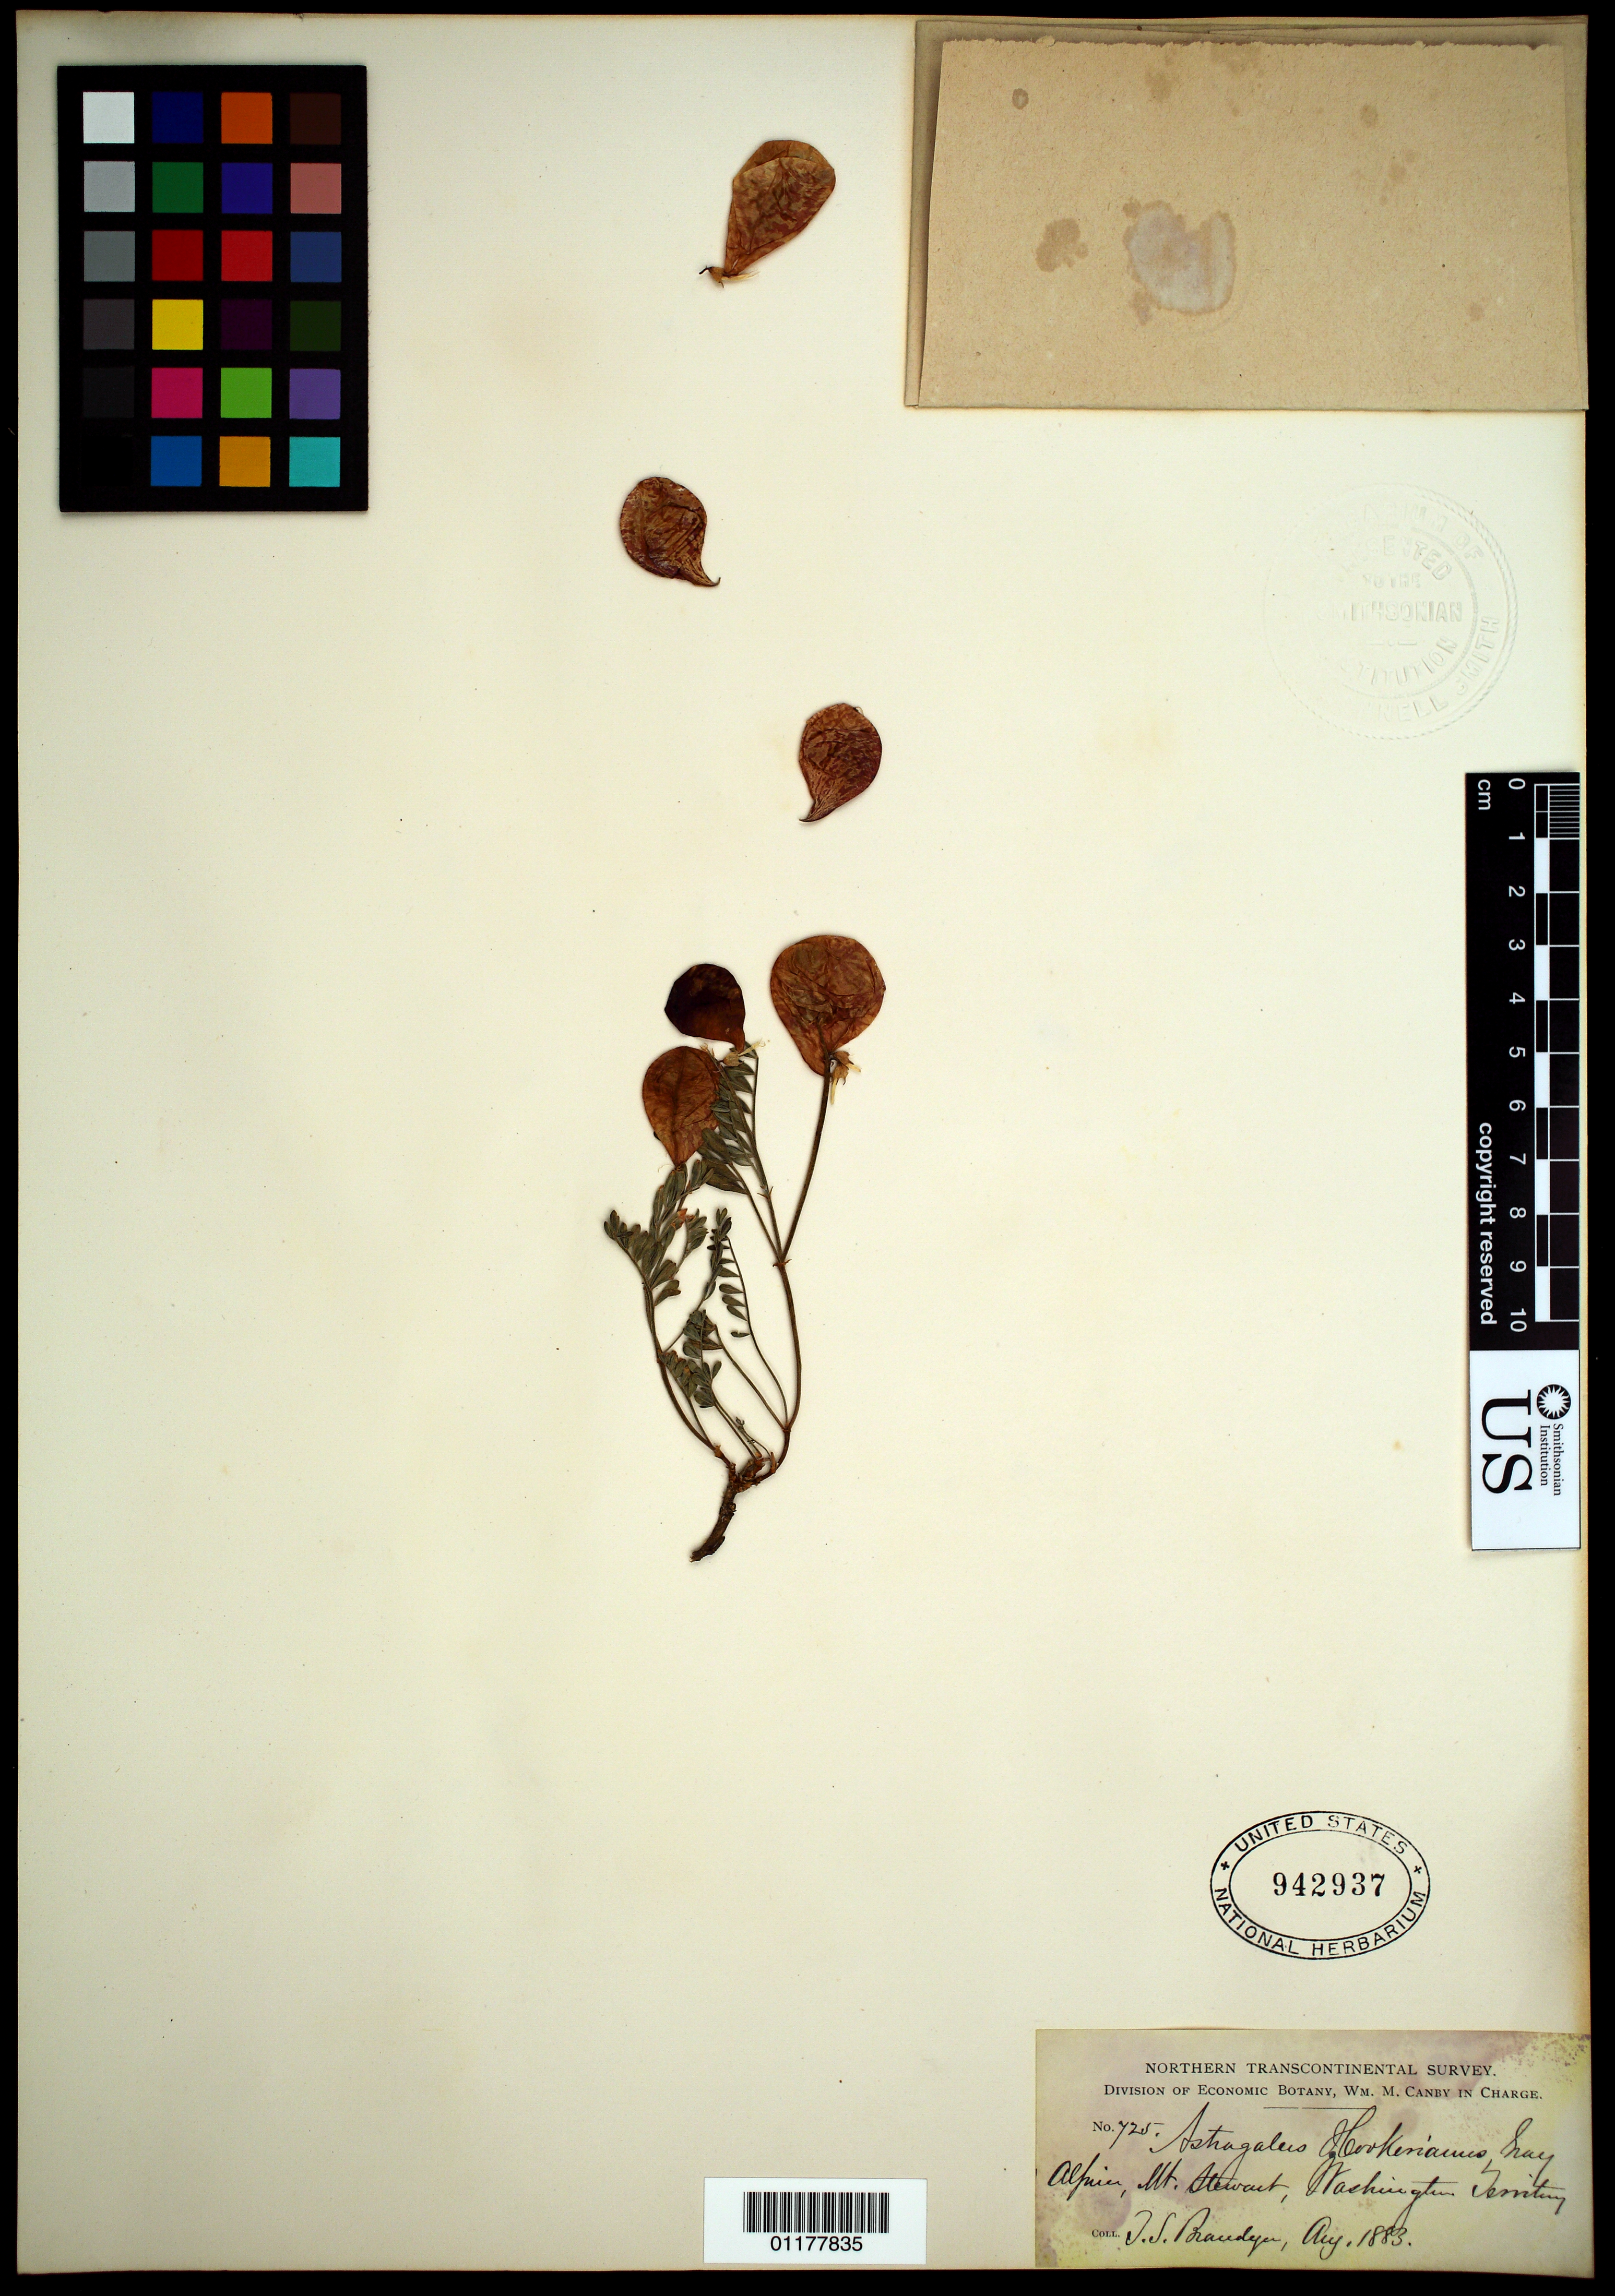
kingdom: Plantae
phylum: Tracheophyta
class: Magnoliopsida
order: Fabales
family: Fabaceae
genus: Astragalus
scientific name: Astragalus hookerianus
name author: D. Dietr.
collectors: J. S. Brandegee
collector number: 725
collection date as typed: Aug. 1883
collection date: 1883-08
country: United States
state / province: Washington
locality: Alpine, Mt. Stewart.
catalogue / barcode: US 942937